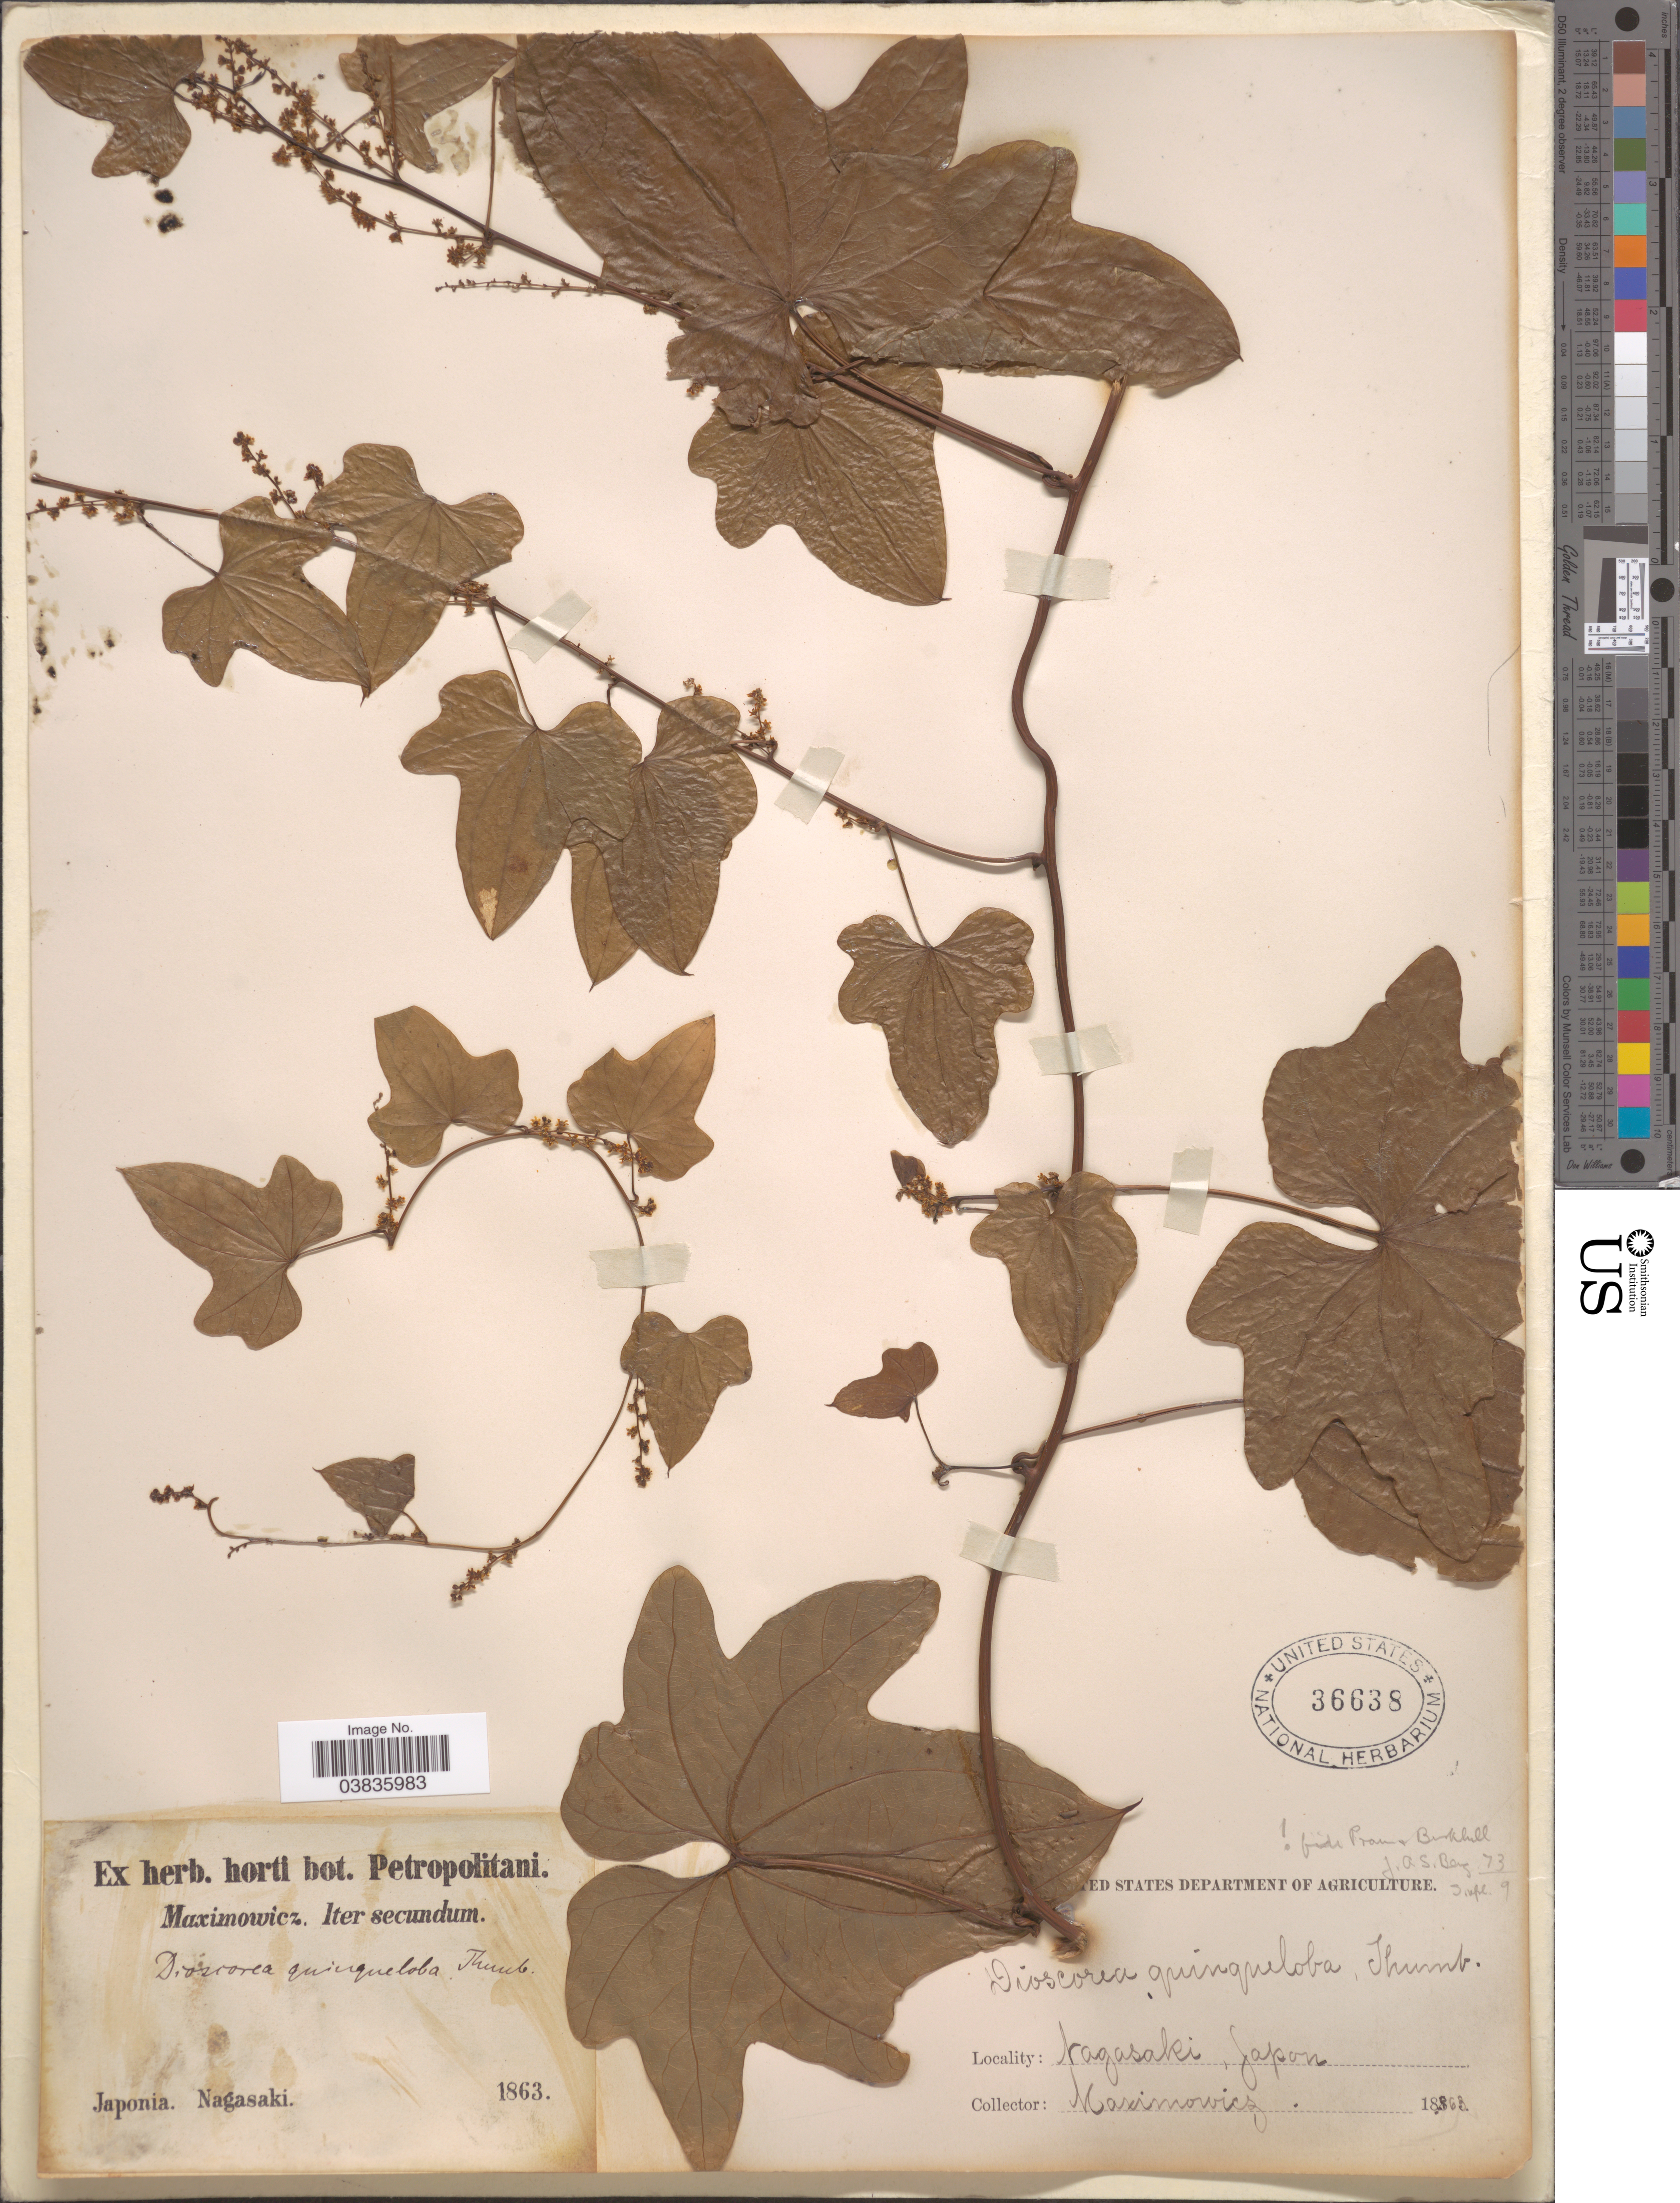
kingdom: Plantae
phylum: Tracheophyta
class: Liliopsida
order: Dioscoreales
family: Dioscoreaceae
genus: Dioscorea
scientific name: Dioscorea quinqueloba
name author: Thunb.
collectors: Maximowicz, --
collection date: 1863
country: Japan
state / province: Nagasaki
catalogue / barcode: US 36638